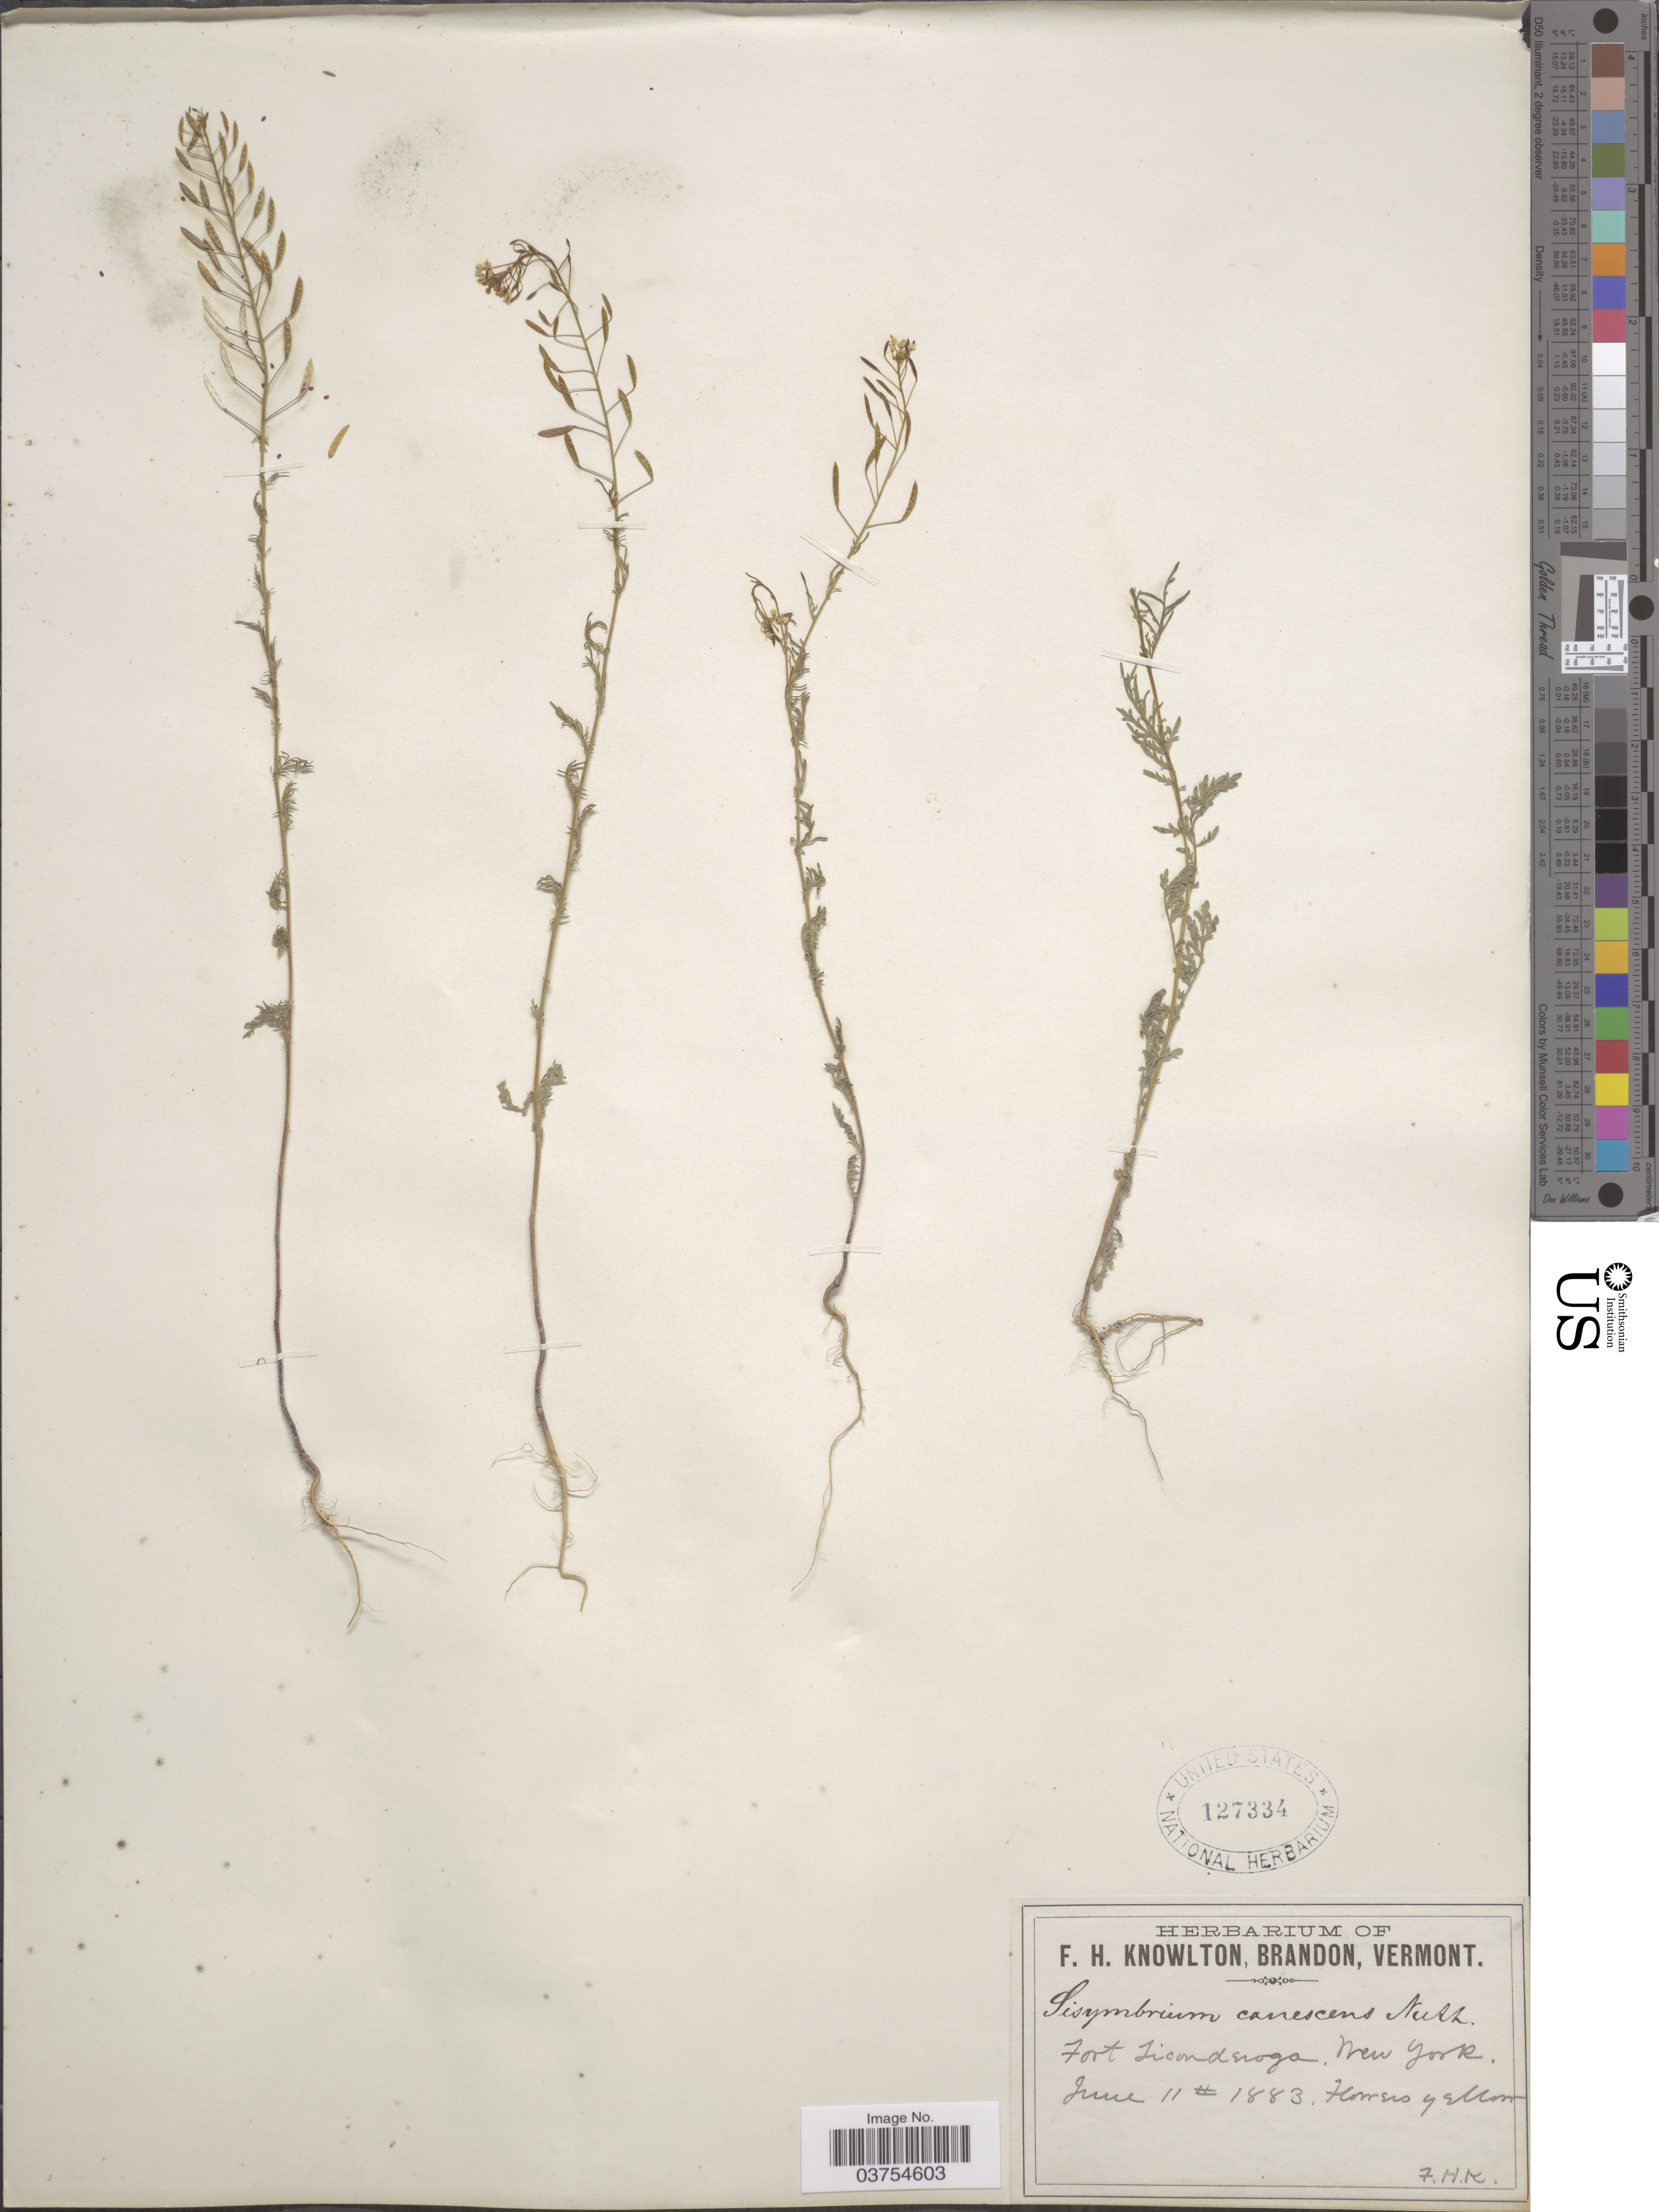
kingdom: Plantae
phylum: Tracheophyta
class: Magnoliopsida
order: Brassicales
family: Brassicaceae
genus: Descurainia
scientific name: Descurainia pinnata var. brachycarpa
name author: (Richardson) Fernald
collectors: F. H. Knowlton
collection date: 1883-06-11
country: United States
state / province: New York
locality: Fort Ticonderoga.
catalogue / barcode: US 127334